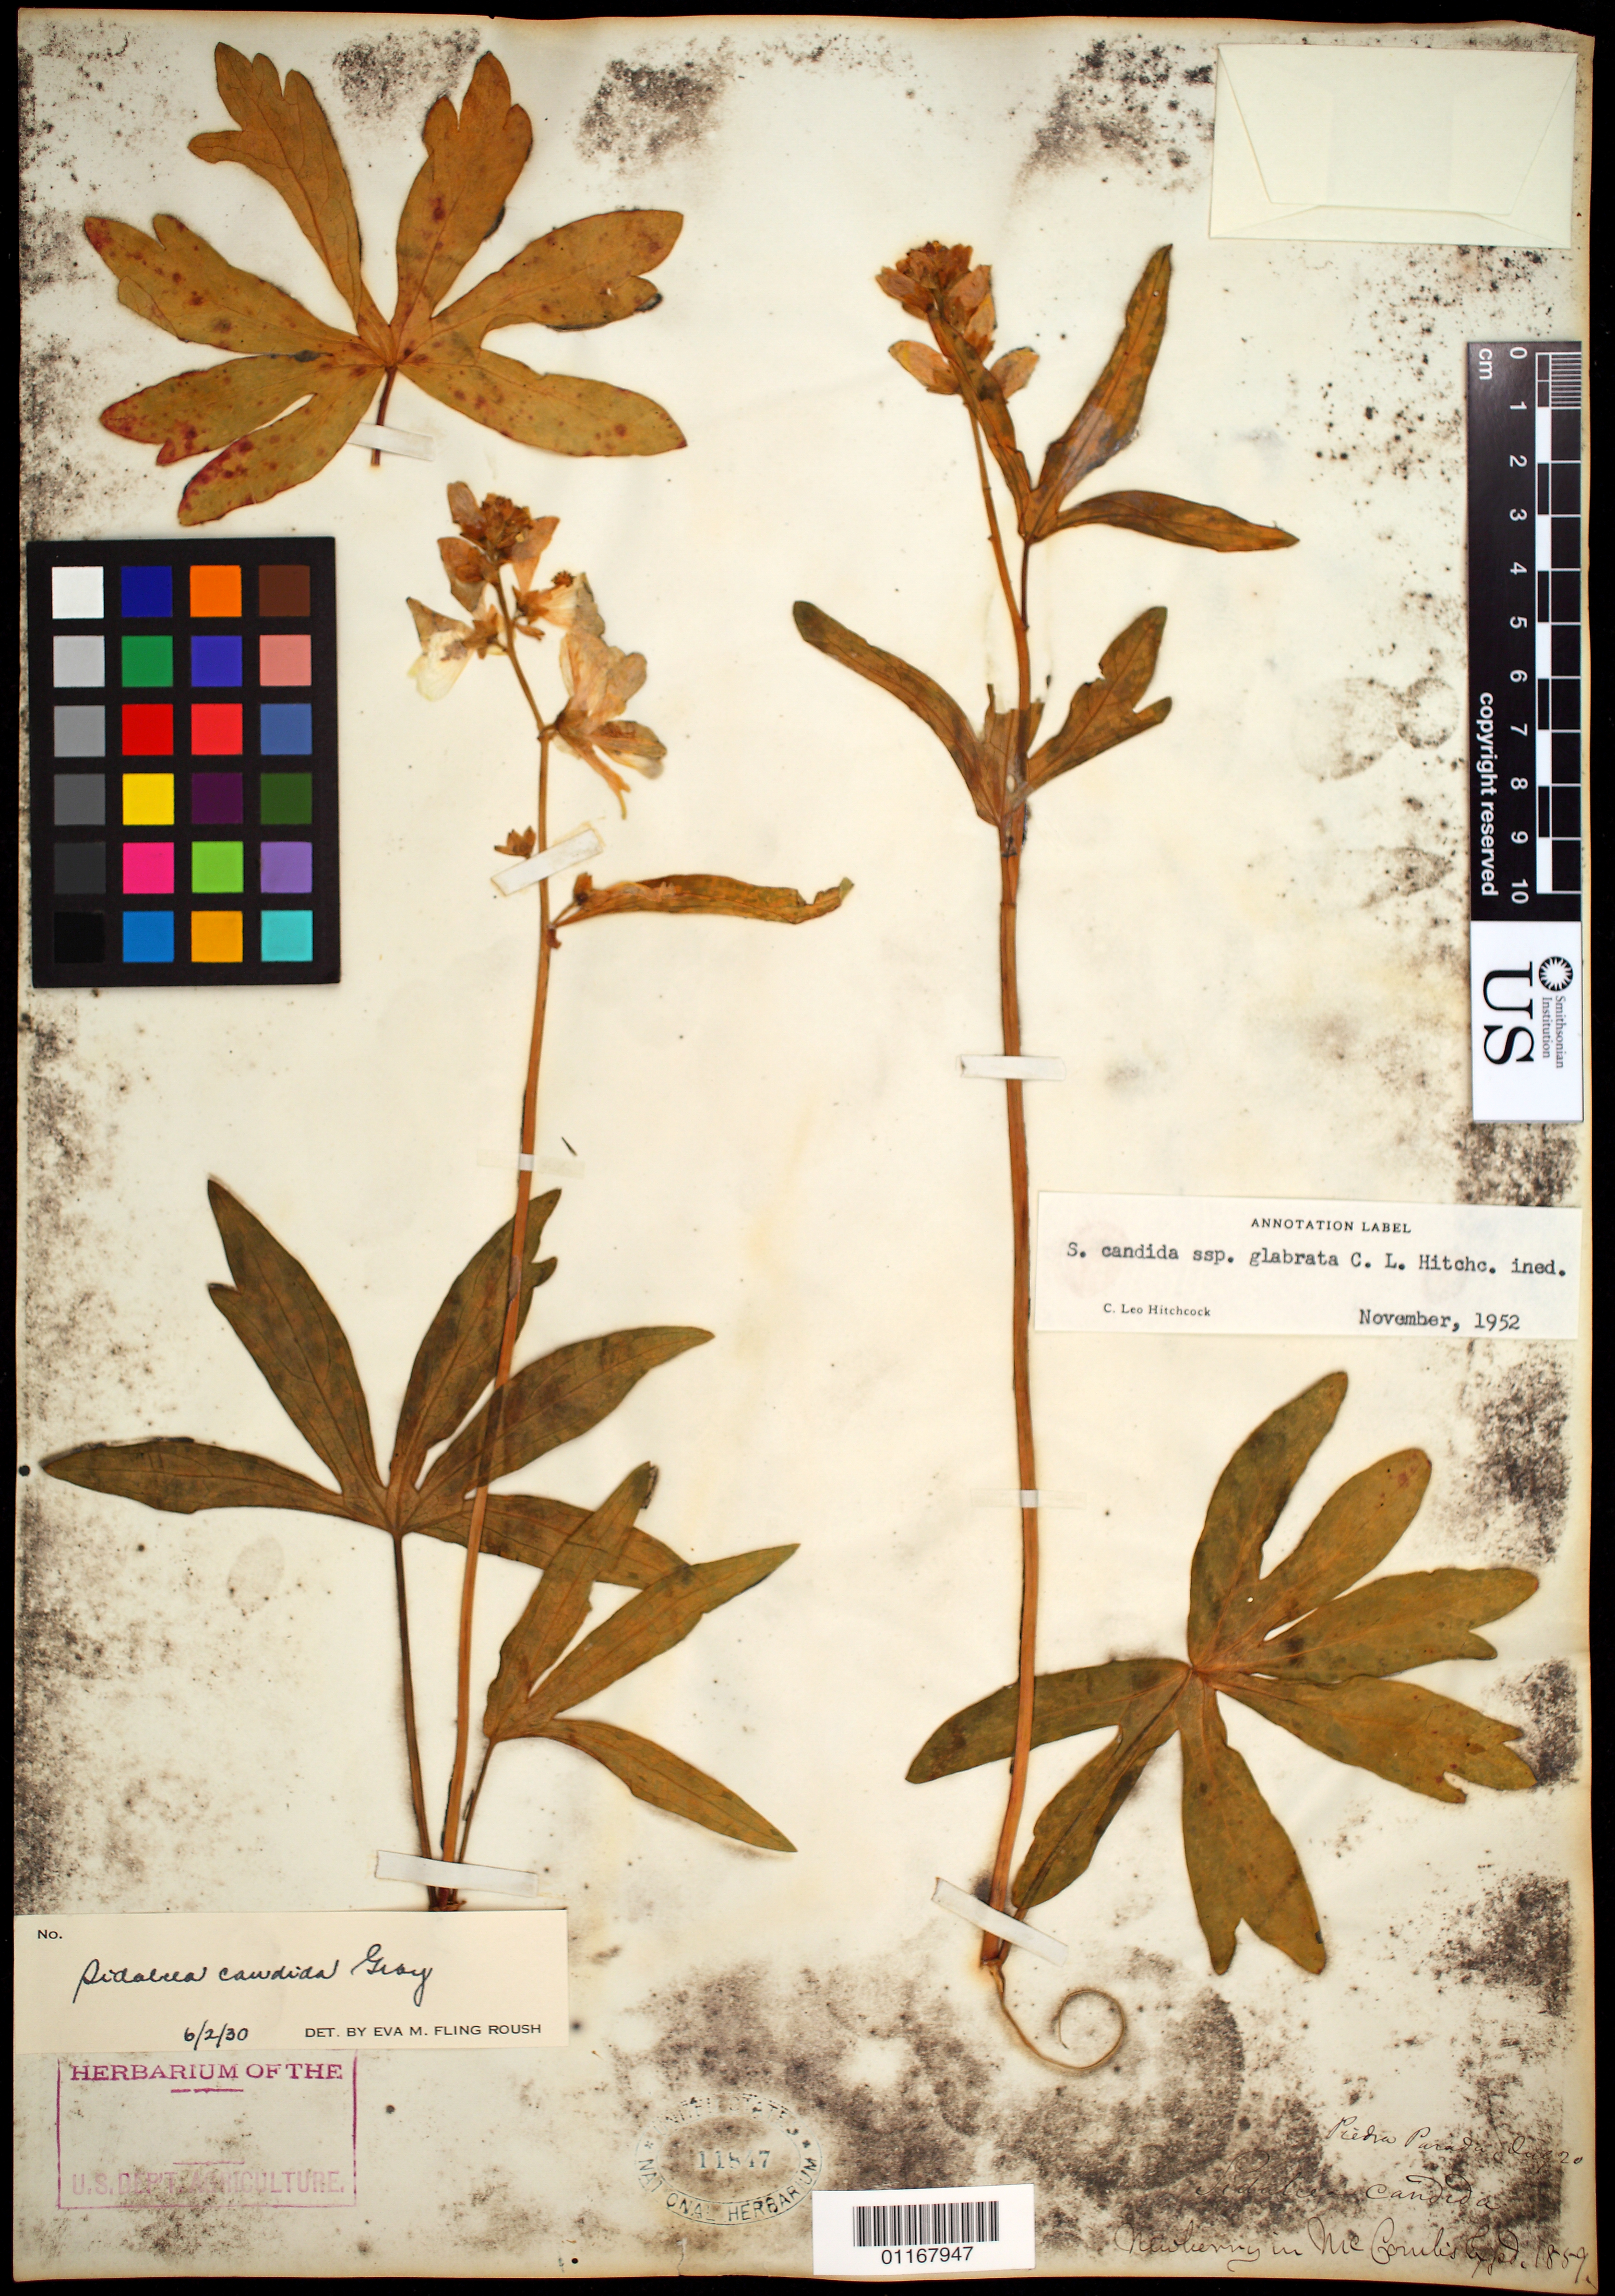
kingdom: Plantae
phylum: Tracheophyta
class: Magnoliopsida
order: Malvales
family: Malvaceae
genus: Sidalcea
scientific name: Sidalcea candida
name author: A. Gray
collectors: J. S. Newberry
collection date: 1859-07-20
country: United States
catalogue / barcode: US 11847